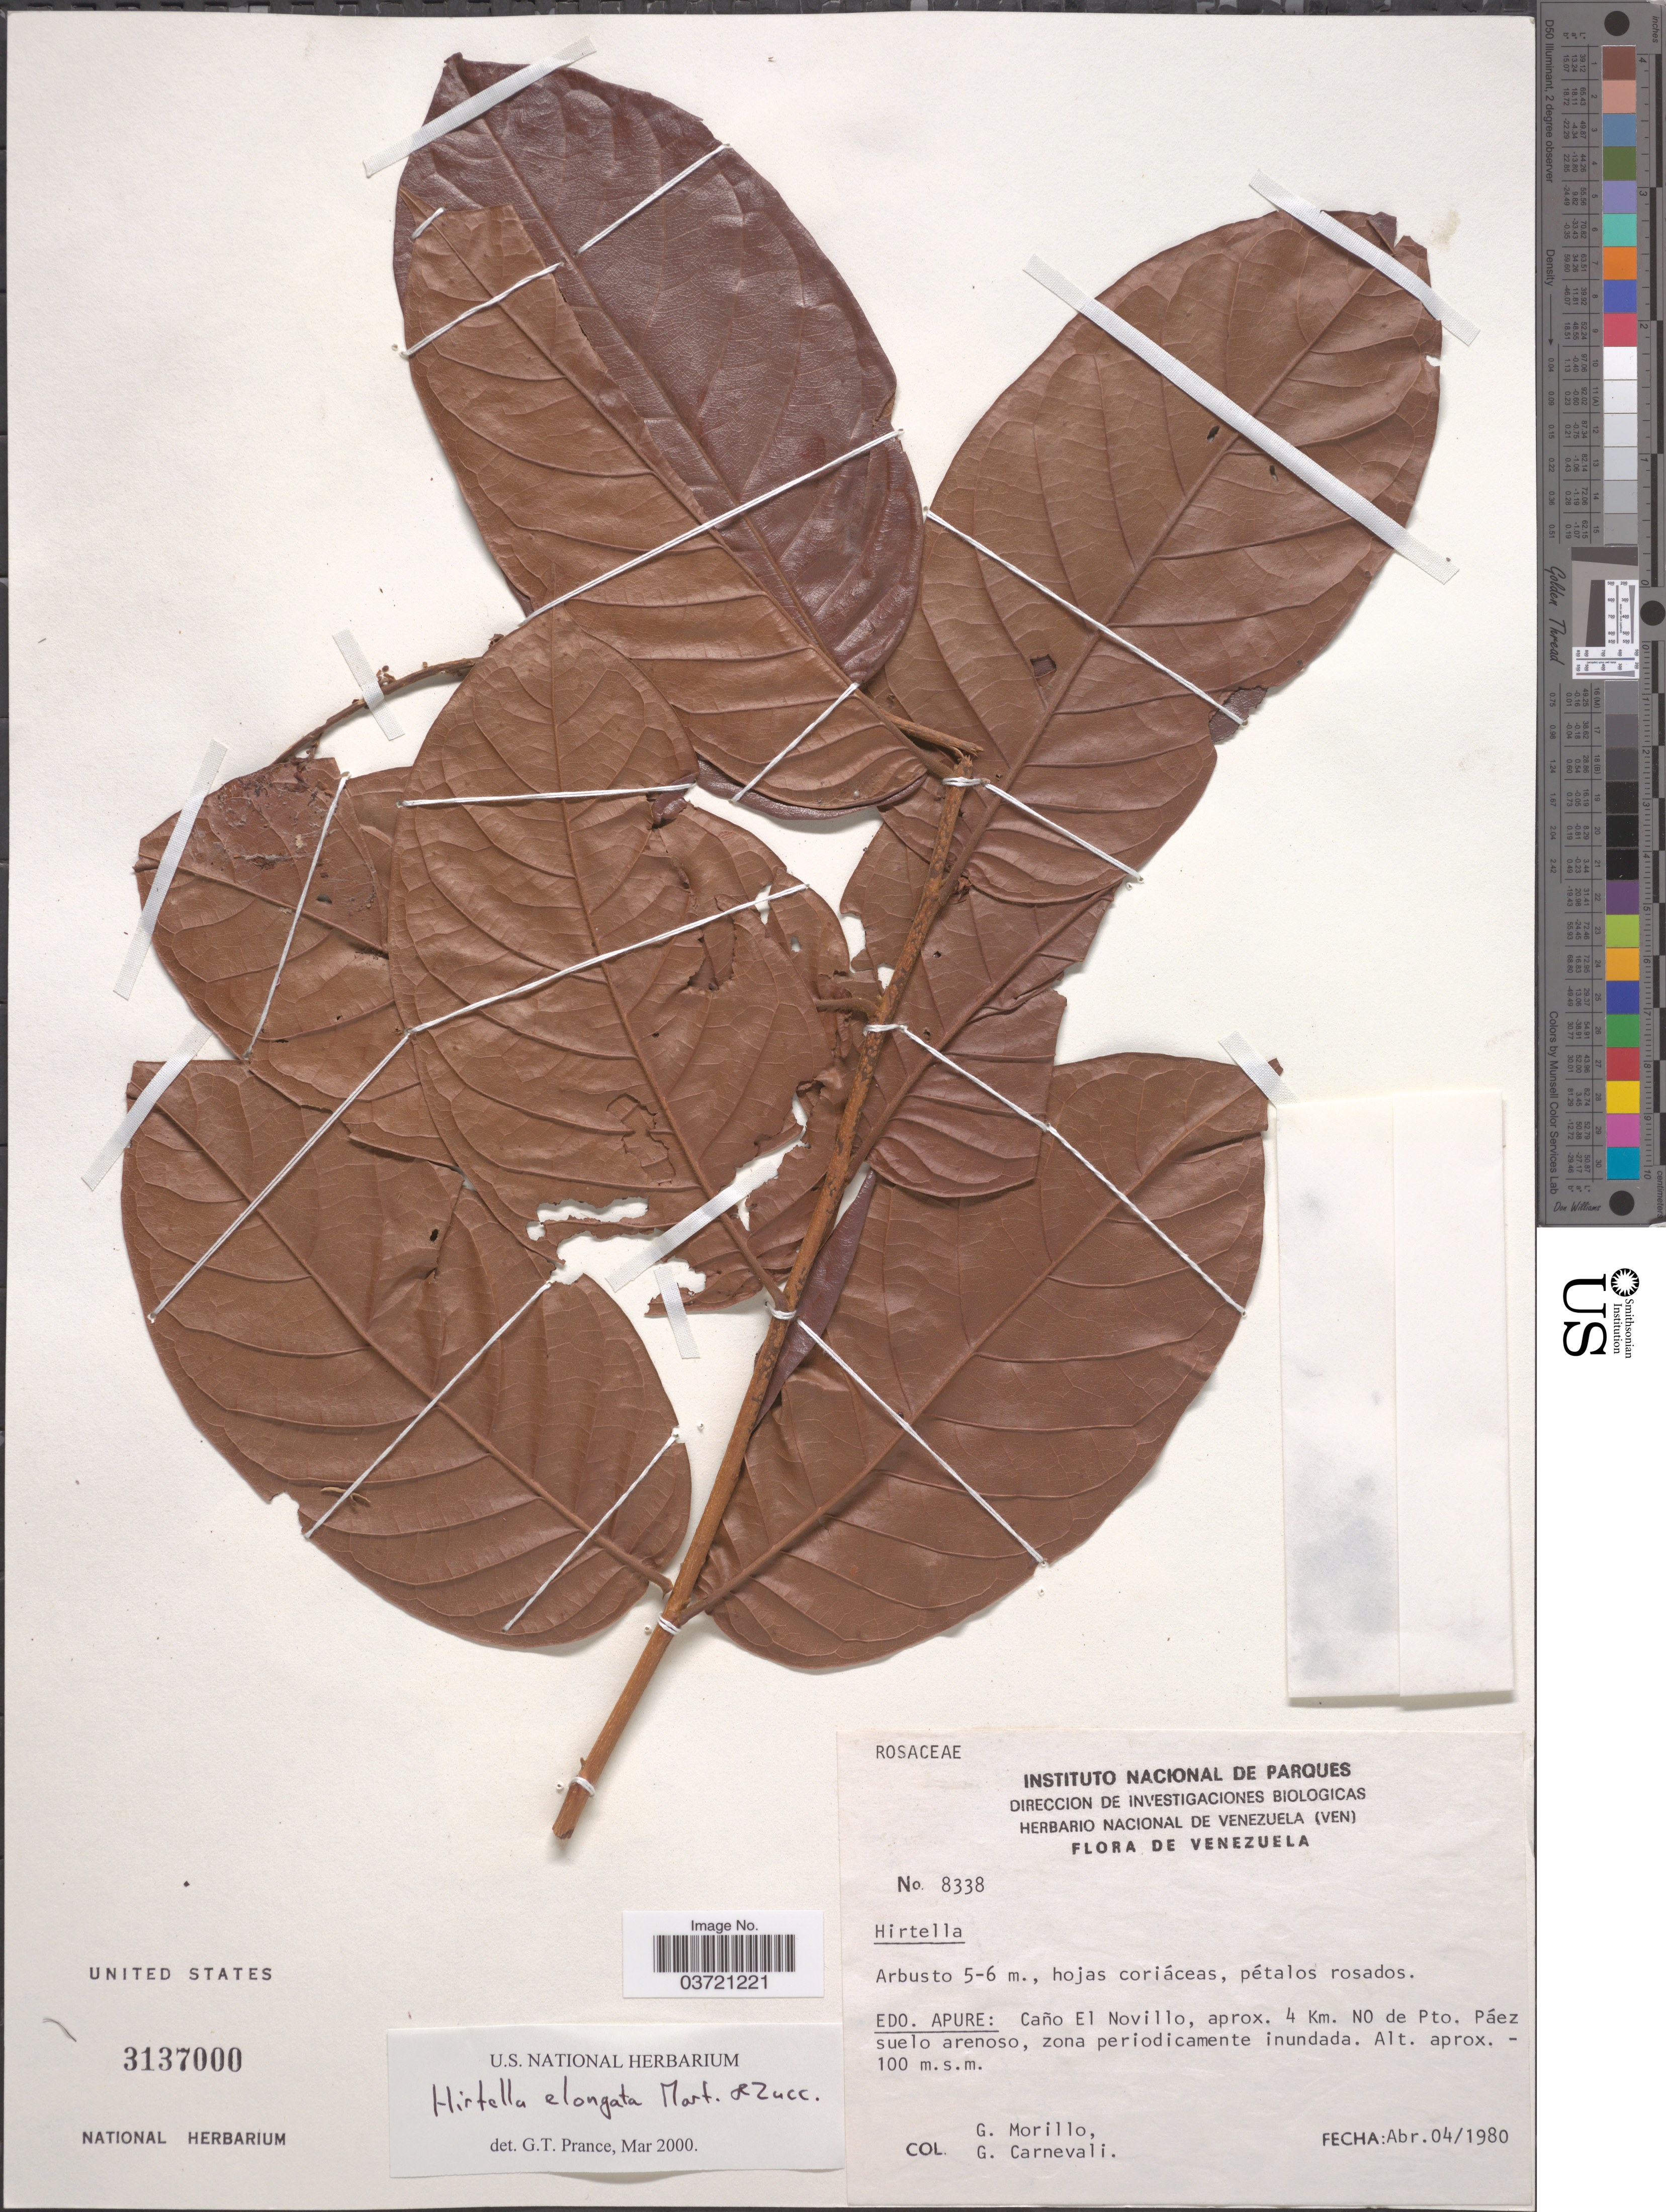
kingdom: Plantae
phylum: Tracheophyta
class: Magnoliopsida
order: Malpighiales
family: Chrysobalanaceae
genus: Hirtella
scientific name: Hirtella elongata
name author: Mart. & Zucc.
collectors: G. Morillo & G. Carnevali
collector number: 8338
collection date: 1980-04-04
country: Venezuela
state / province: Apure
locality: Edo. Apure: Caño El Novillo, aprox. 4 Km. NO de Pto. Páez suelo arenoso, zona periodicamente inundada.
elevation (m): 100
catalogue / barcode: US 3137000